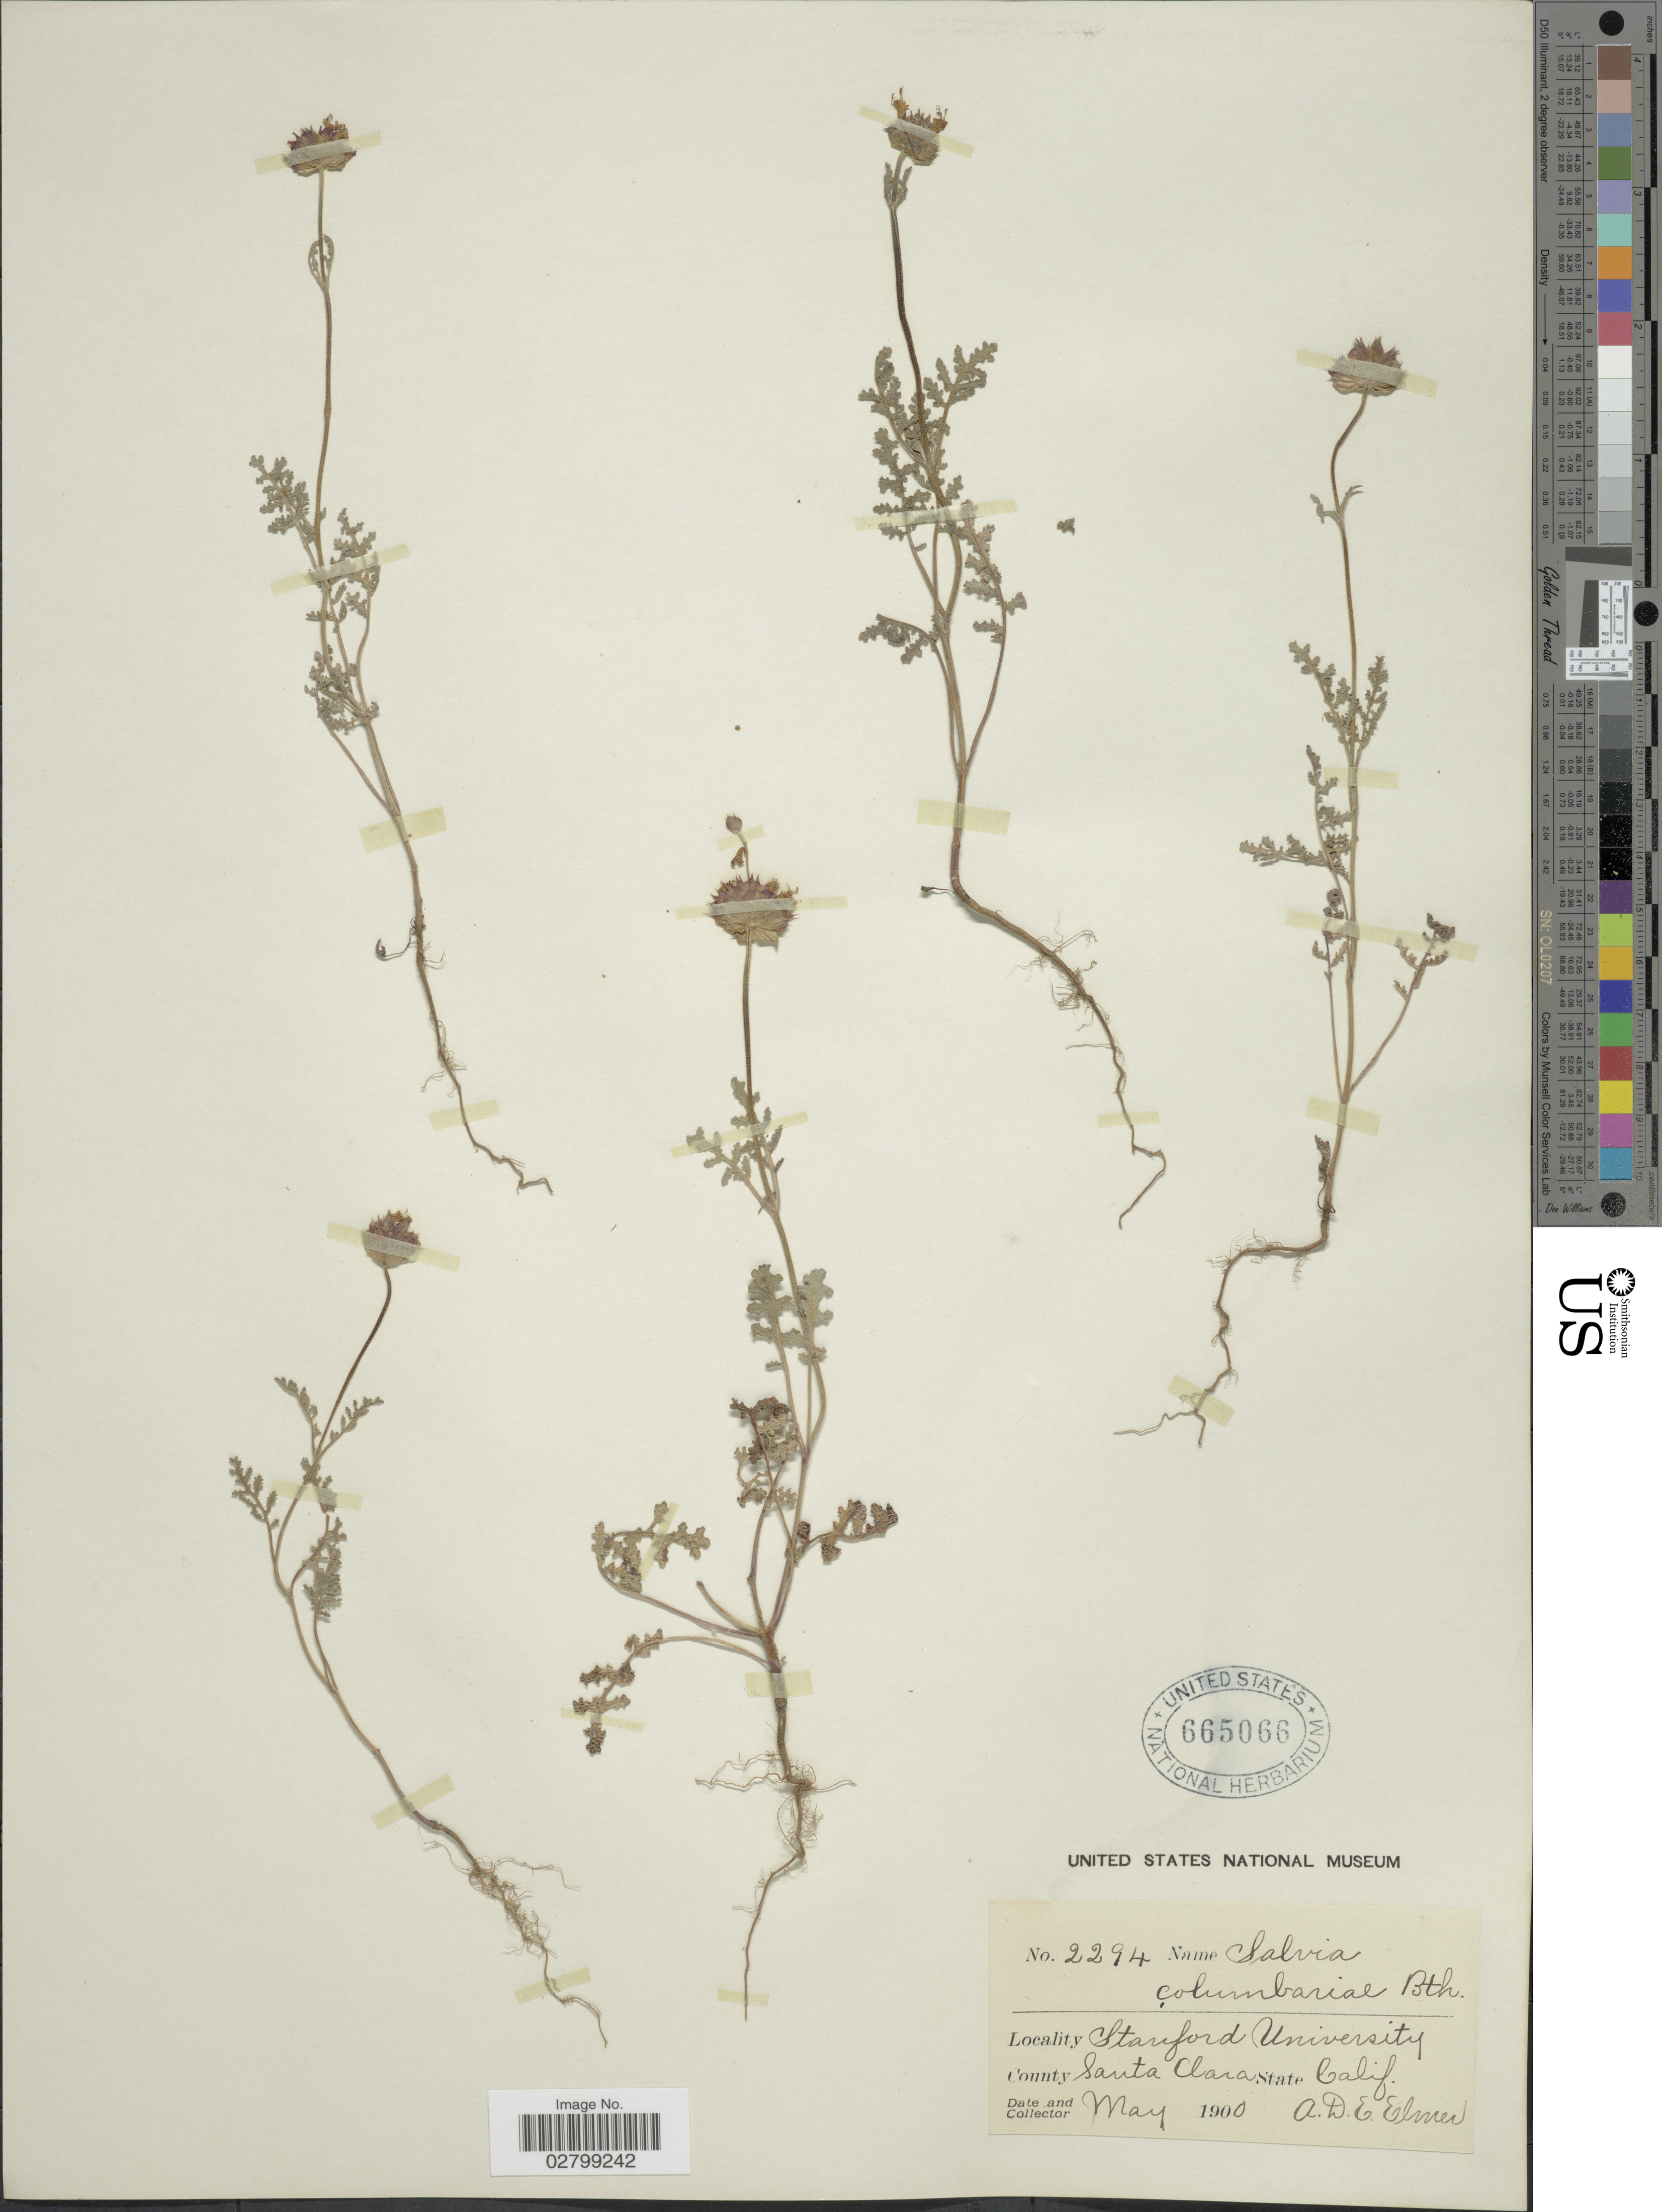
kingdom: Plantae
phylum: Tracheophyta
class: Magnoliopsida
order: Lamiales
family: Lamiaceae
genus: Salvia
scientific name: Salvia columbariae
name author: Benth.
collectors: A. D. E. Elmer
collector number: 2294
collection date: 1900-05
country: United States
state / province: California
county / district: Santa Clara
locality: Stanford University, County Santa Clara.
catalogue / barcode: US 665066